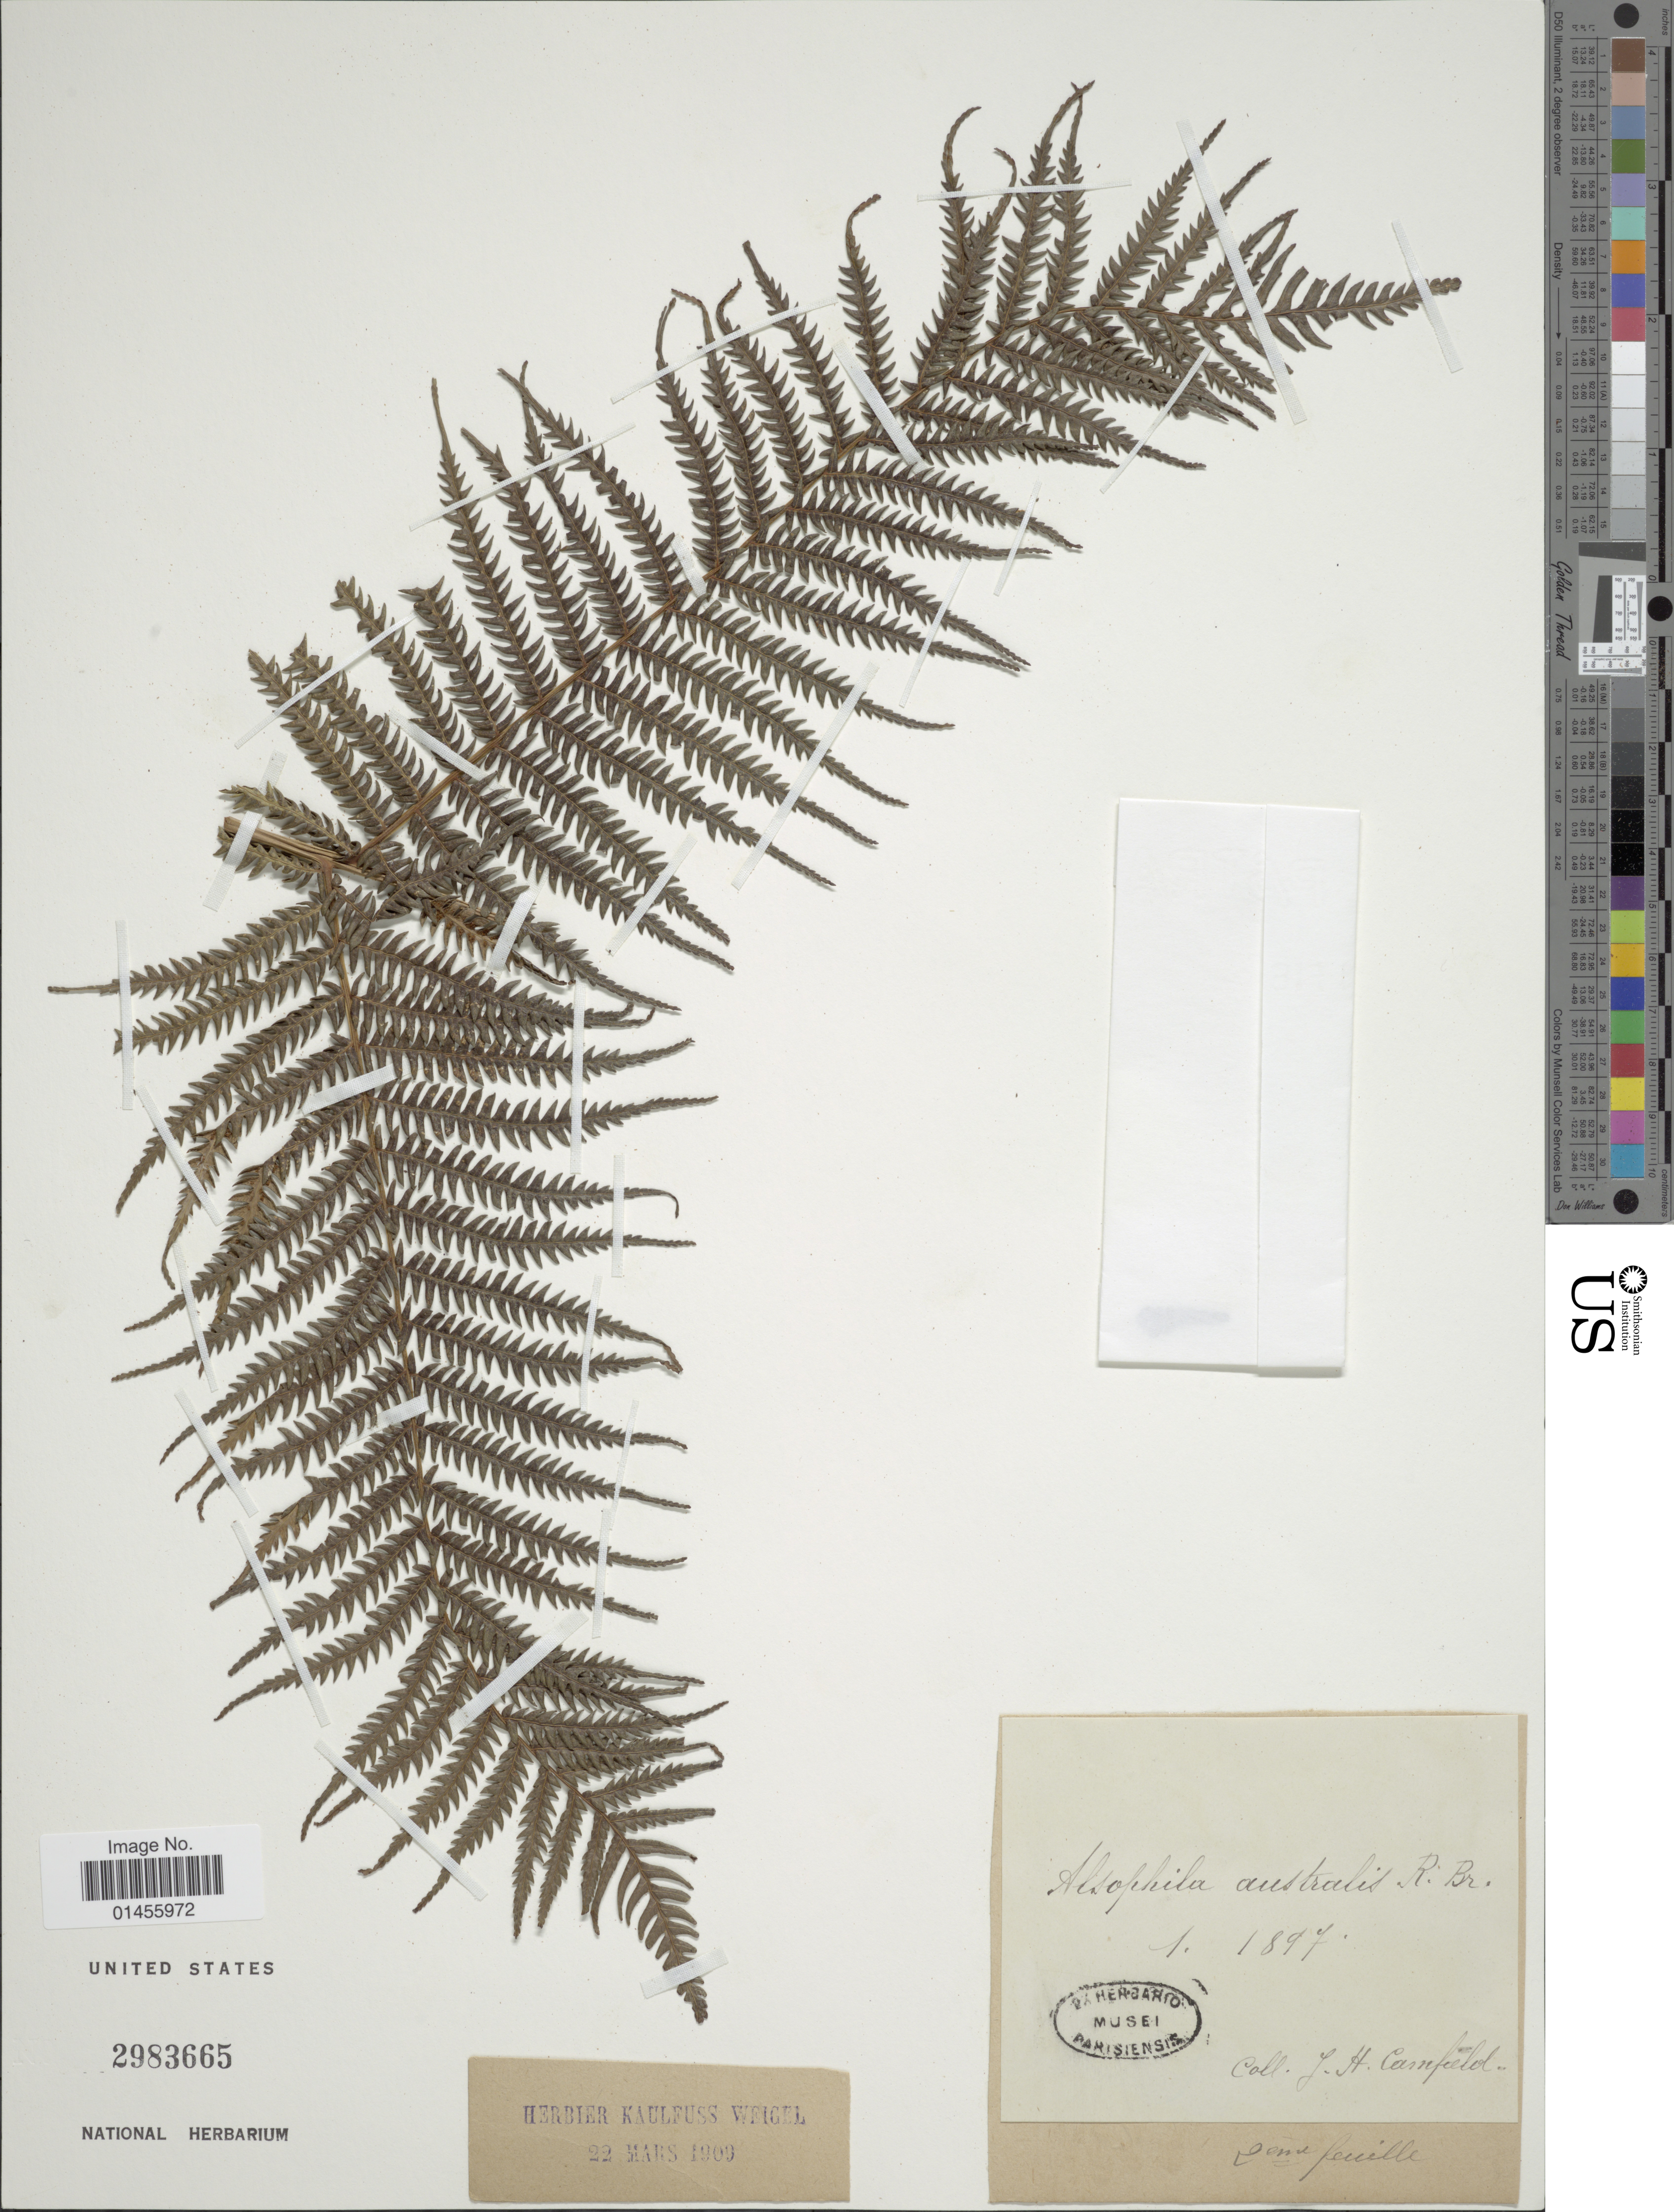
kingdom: Plantae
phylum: Tracheophyta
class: Polypodiopsida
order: Cyatheales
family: Cyatheaceae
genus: Alsophila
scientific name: Alsophila australis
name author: R. Br.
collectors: J. Camfield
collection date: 1897-01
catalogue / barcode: US 2983665